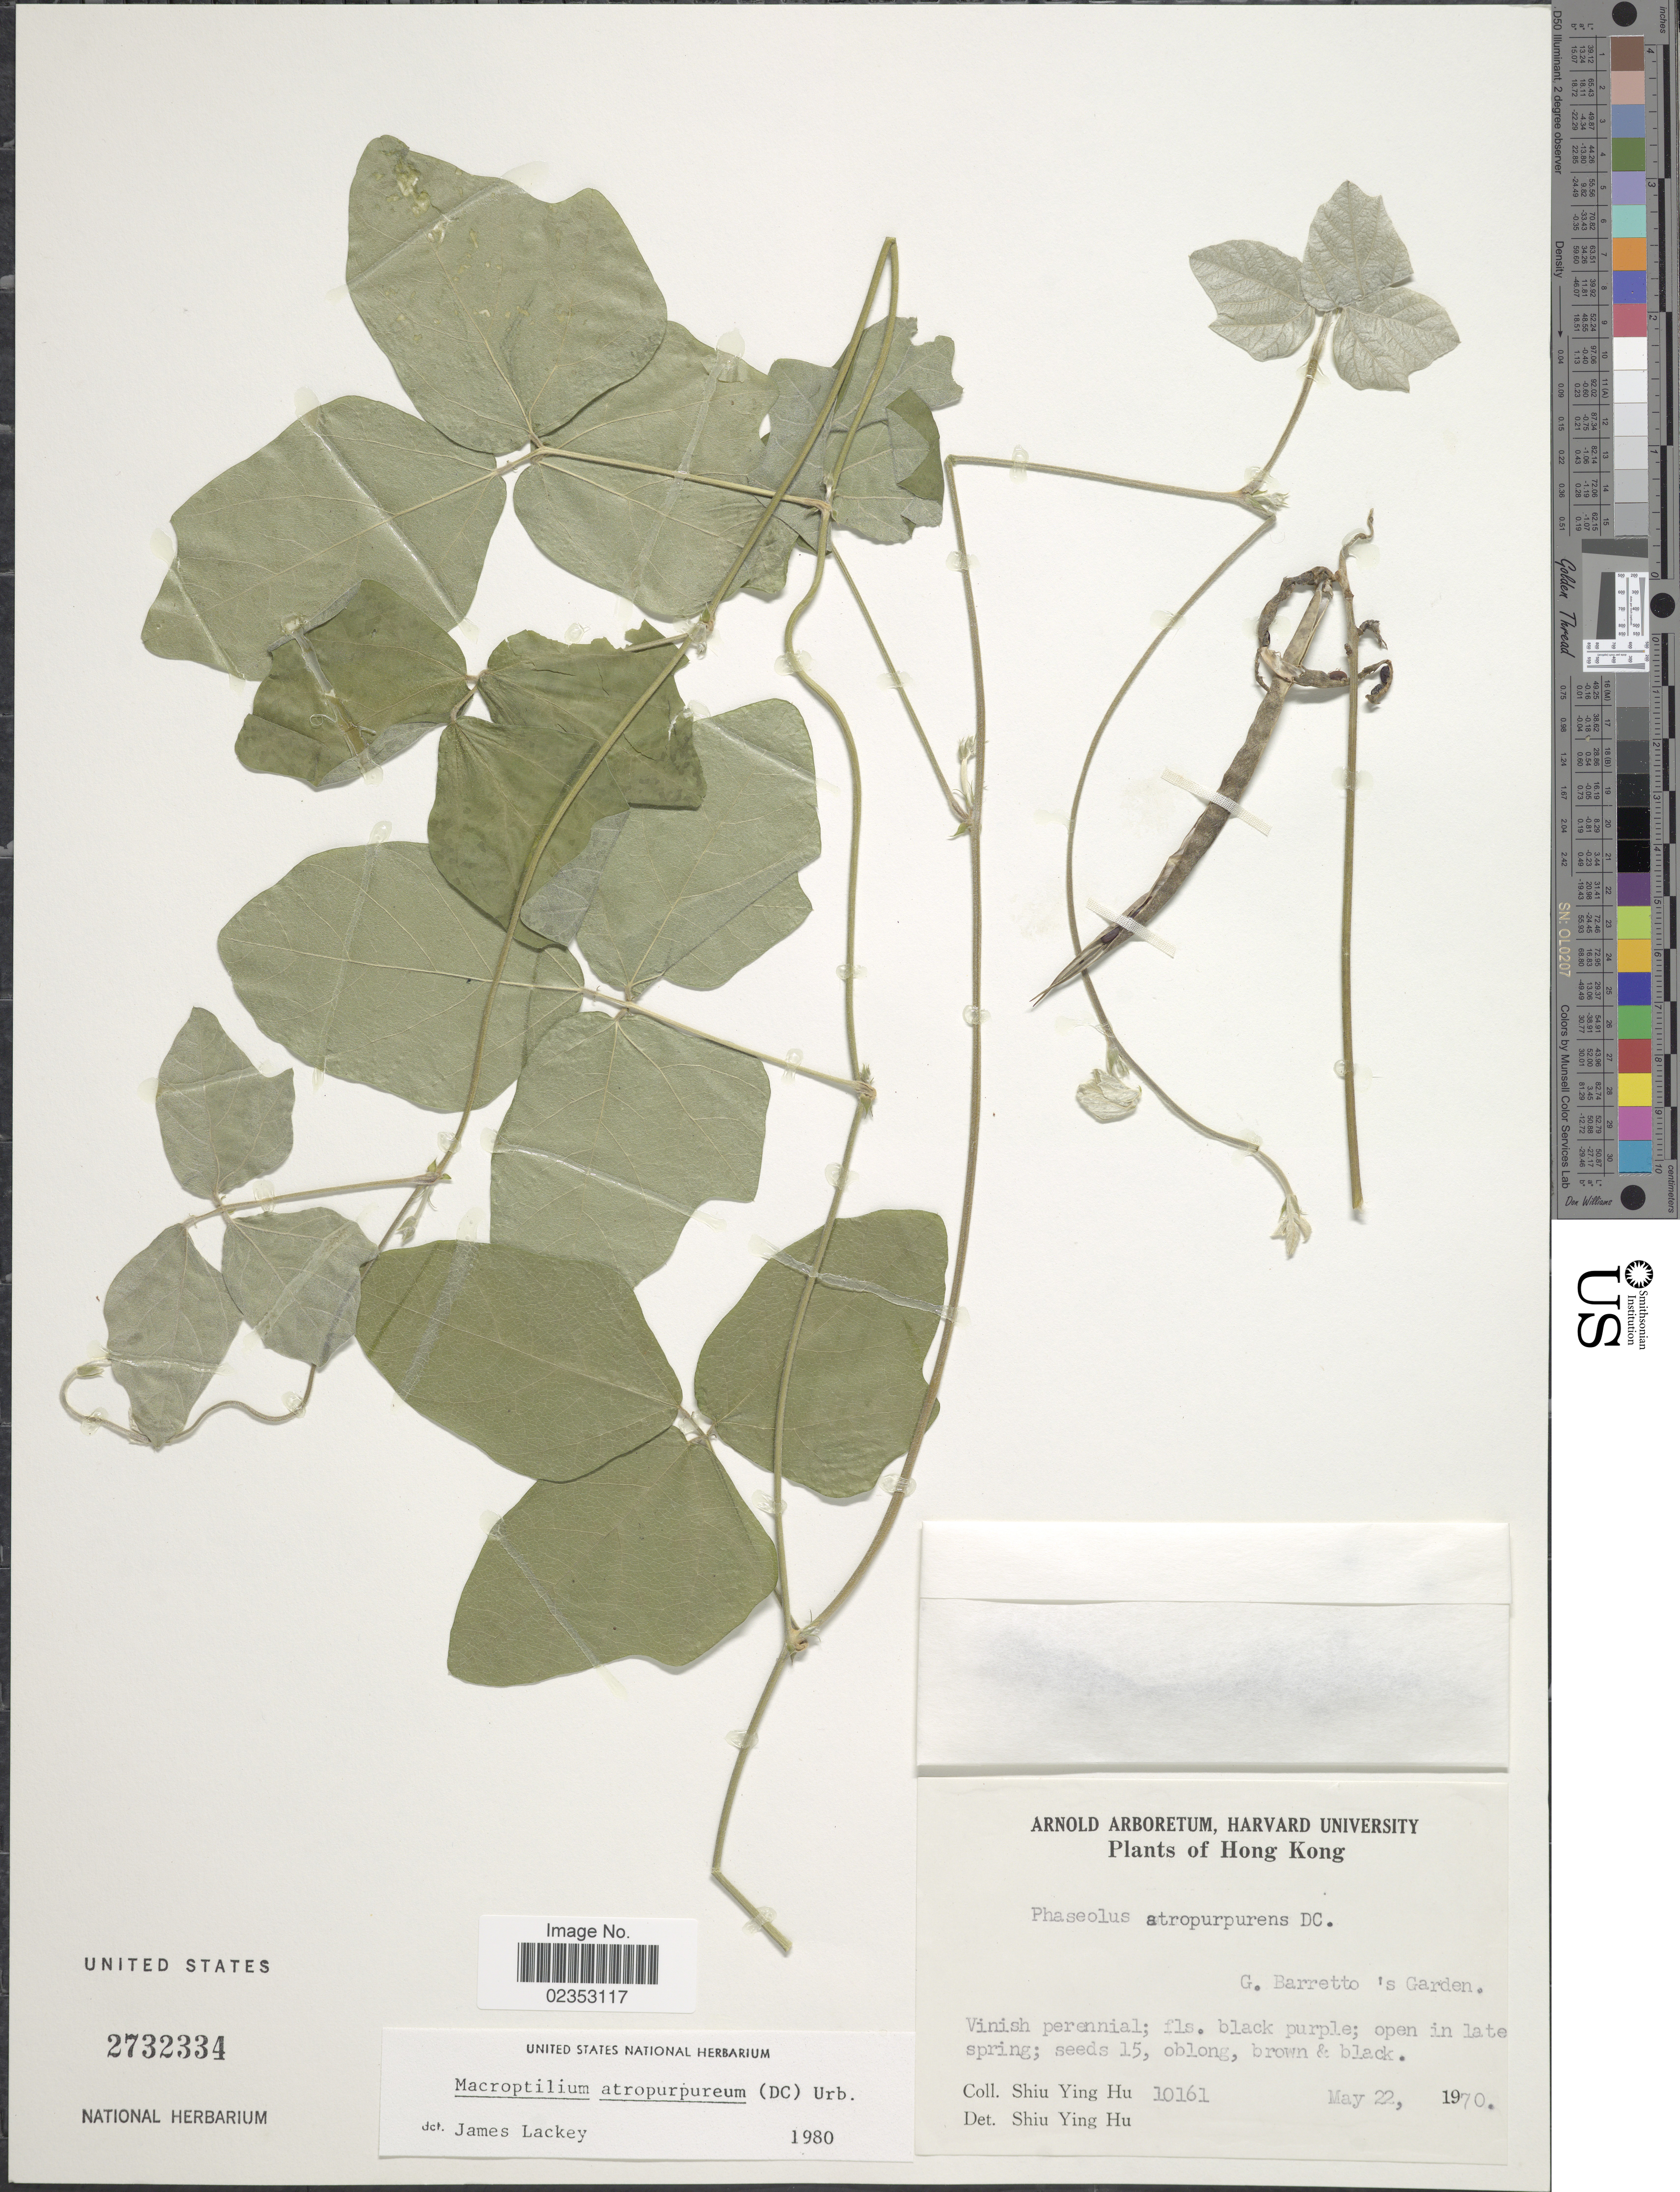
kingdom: Plantae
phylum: Tracheophyta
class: Magnoliopsida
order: Fabales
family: Fabaceae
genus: Macroptilium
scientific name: Macroptilium atropurpureum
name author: (DC.) Urb.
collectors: S. Y. Hu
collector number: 10161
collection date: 1970-05-22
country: China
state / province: Hong Kong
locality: G. Barretto's Garden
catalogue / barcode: US 2732334